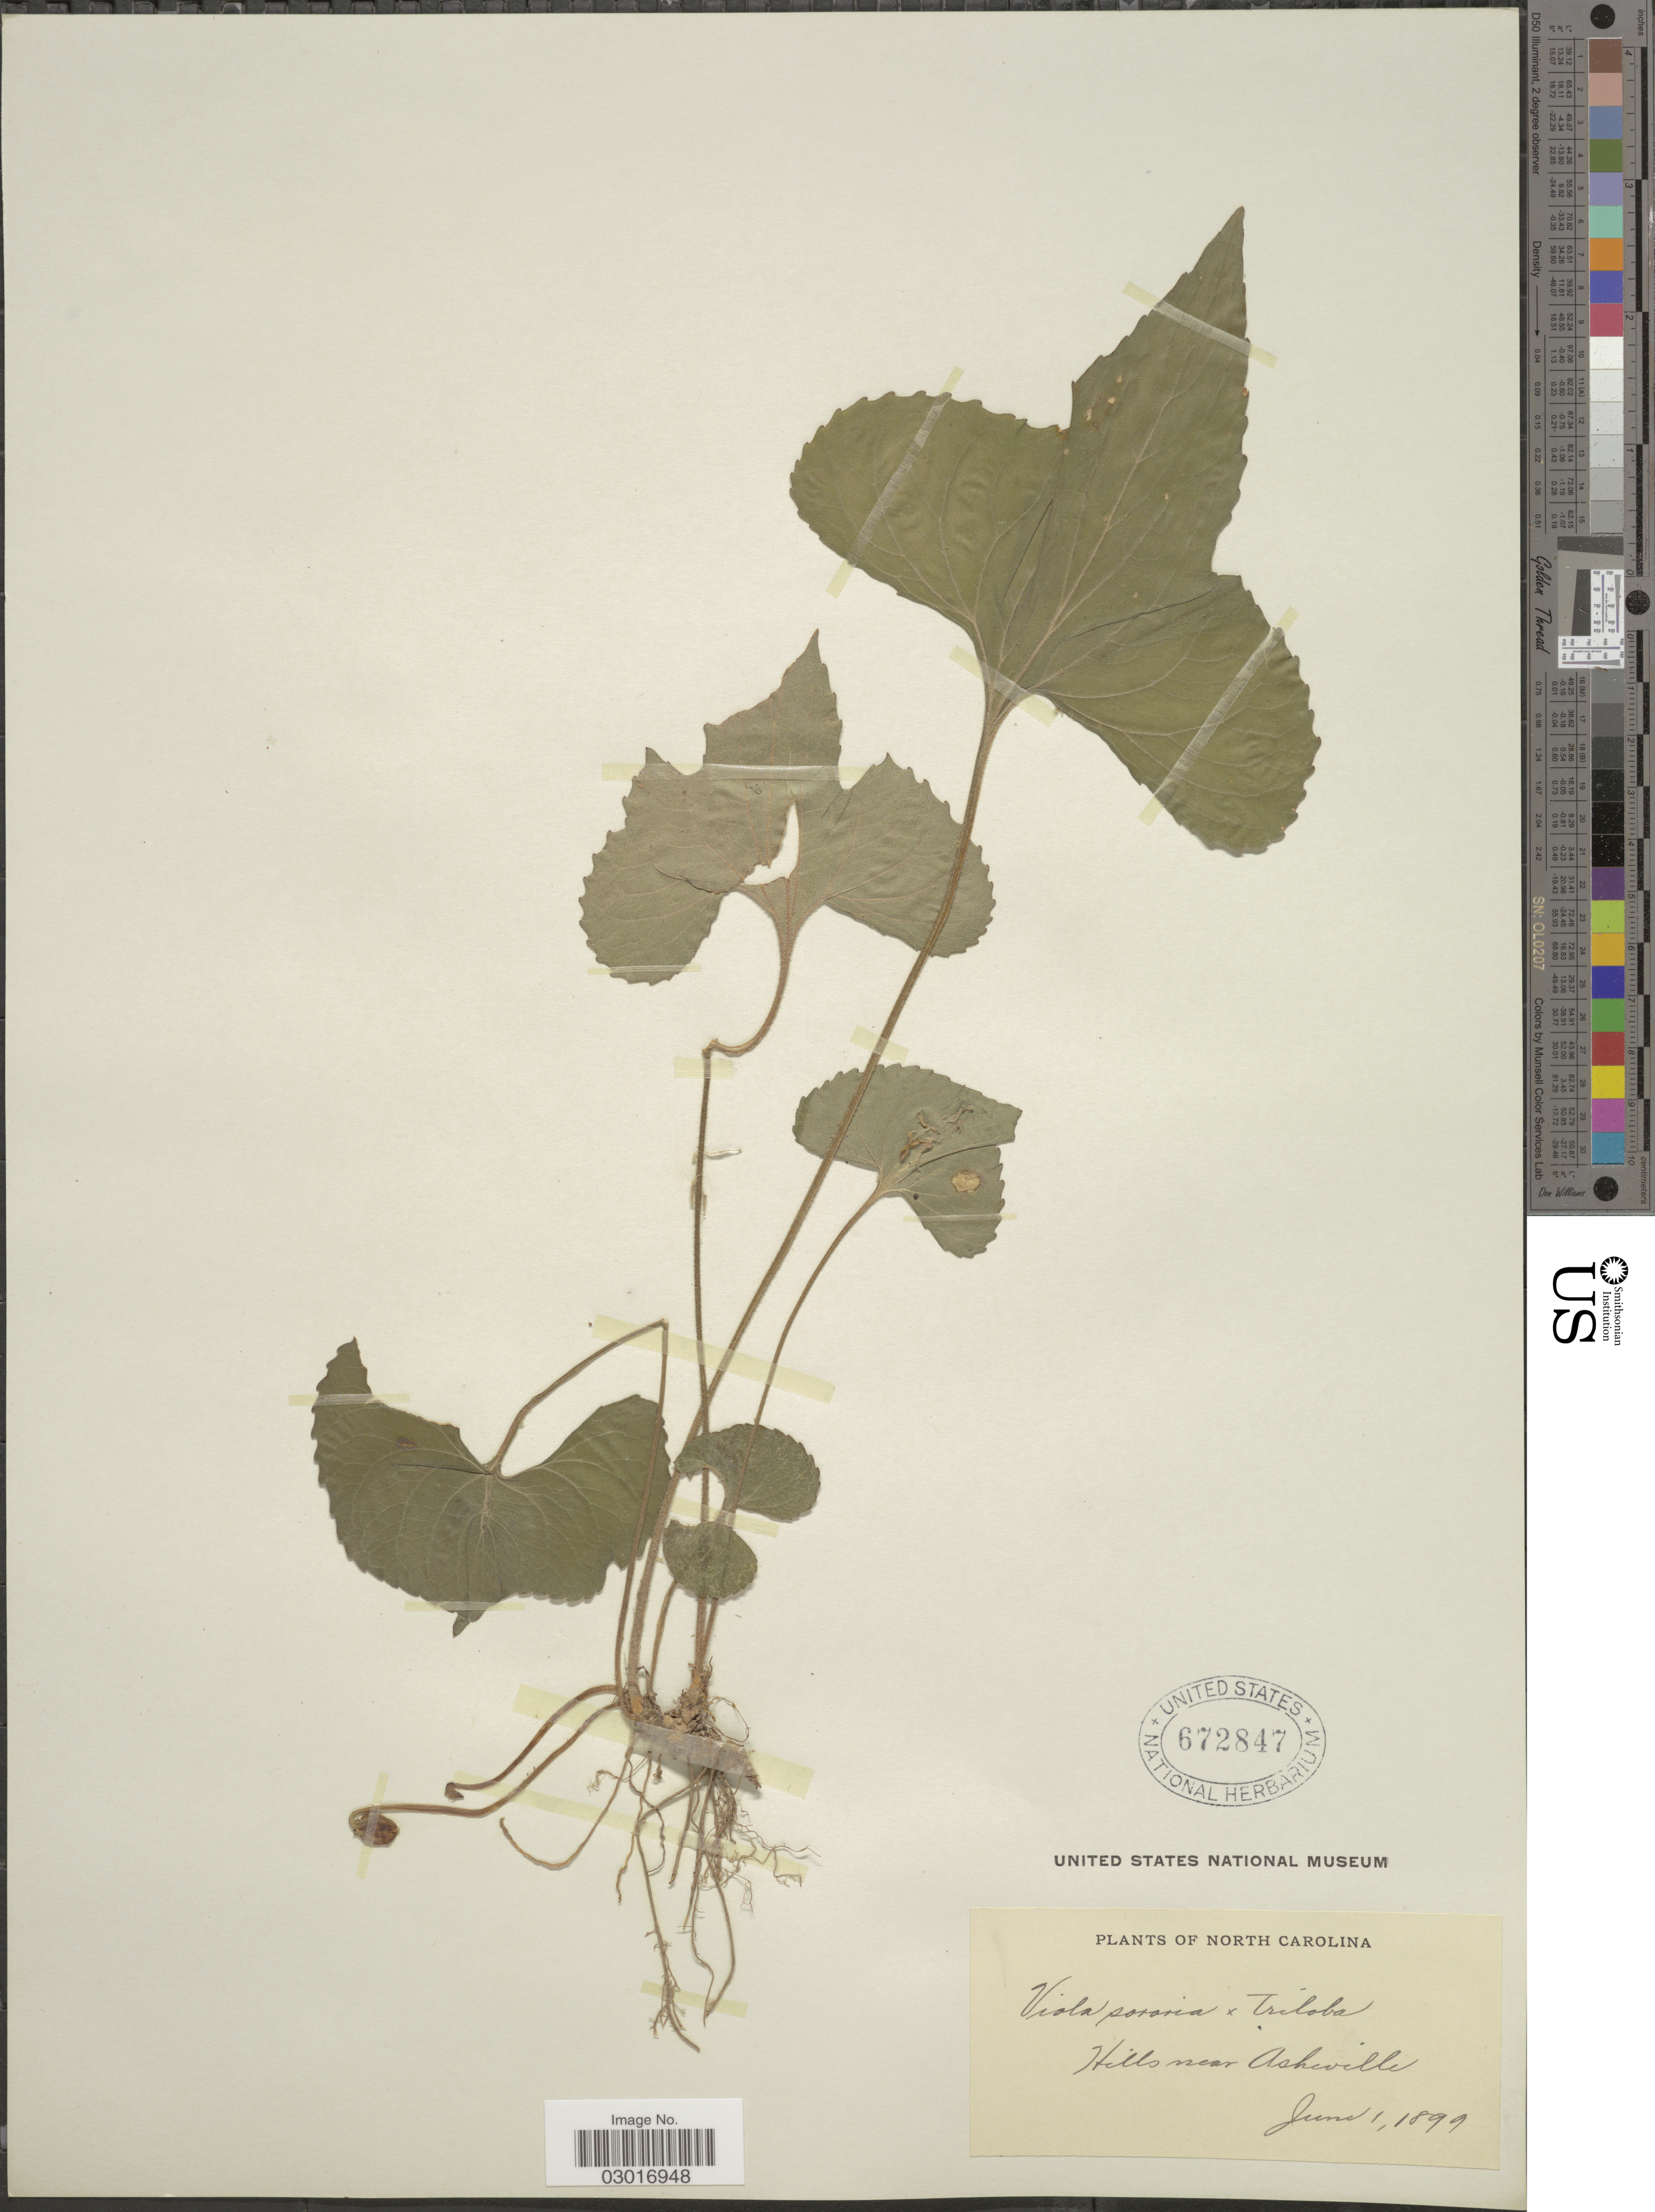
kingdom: Plantae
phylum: Tracheophyta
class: Magnoliopsida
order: Malpighiales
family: Violaceae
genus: Viola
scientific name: Viola sororia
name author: Willd.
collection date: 1899-06-01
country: United States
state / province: North Carolina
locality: Hills near Asheville.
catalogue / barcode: US 672847